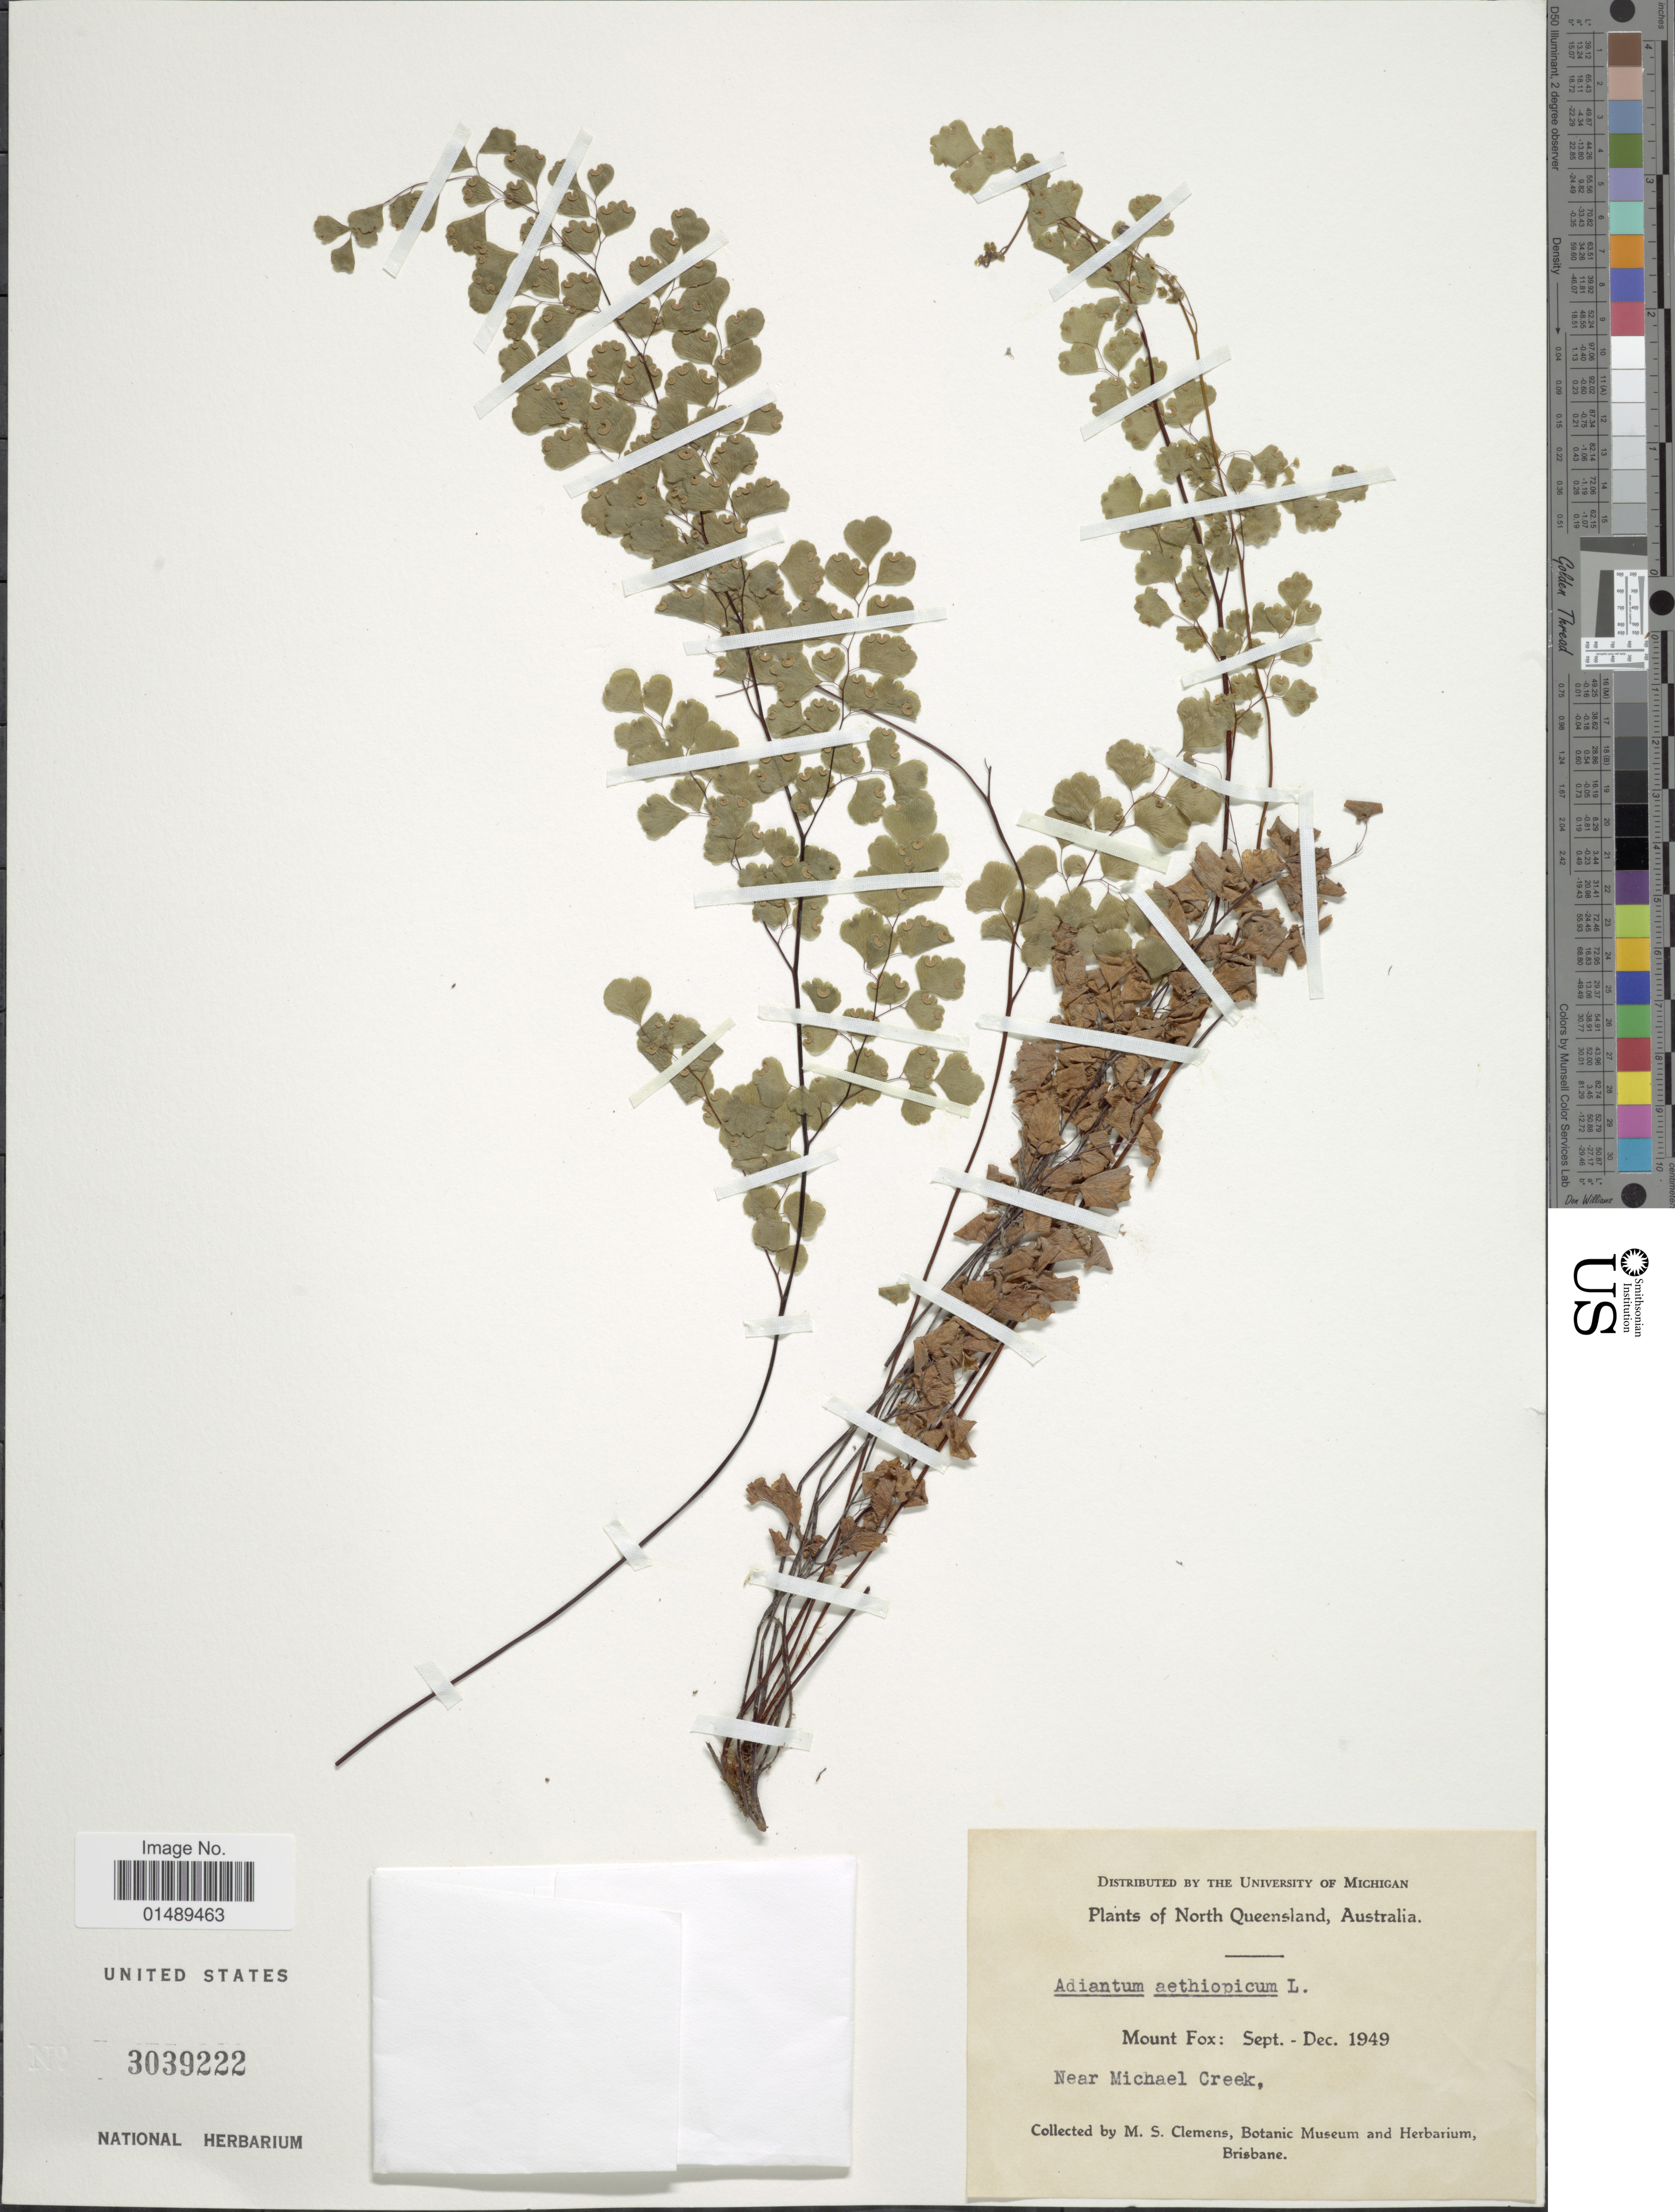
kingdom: Plantae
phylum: Tracheophyta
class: Polypodiopsida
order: Polypodiales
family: Pteridaceae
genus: Adiantum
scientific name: Adiantum aethiopicum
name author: L.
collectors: M. S. Clemens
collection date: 1949-09/1949-12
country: Australia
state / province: Queensland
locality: Mount Fox, Near Michael Creek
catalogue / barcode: US 3039222